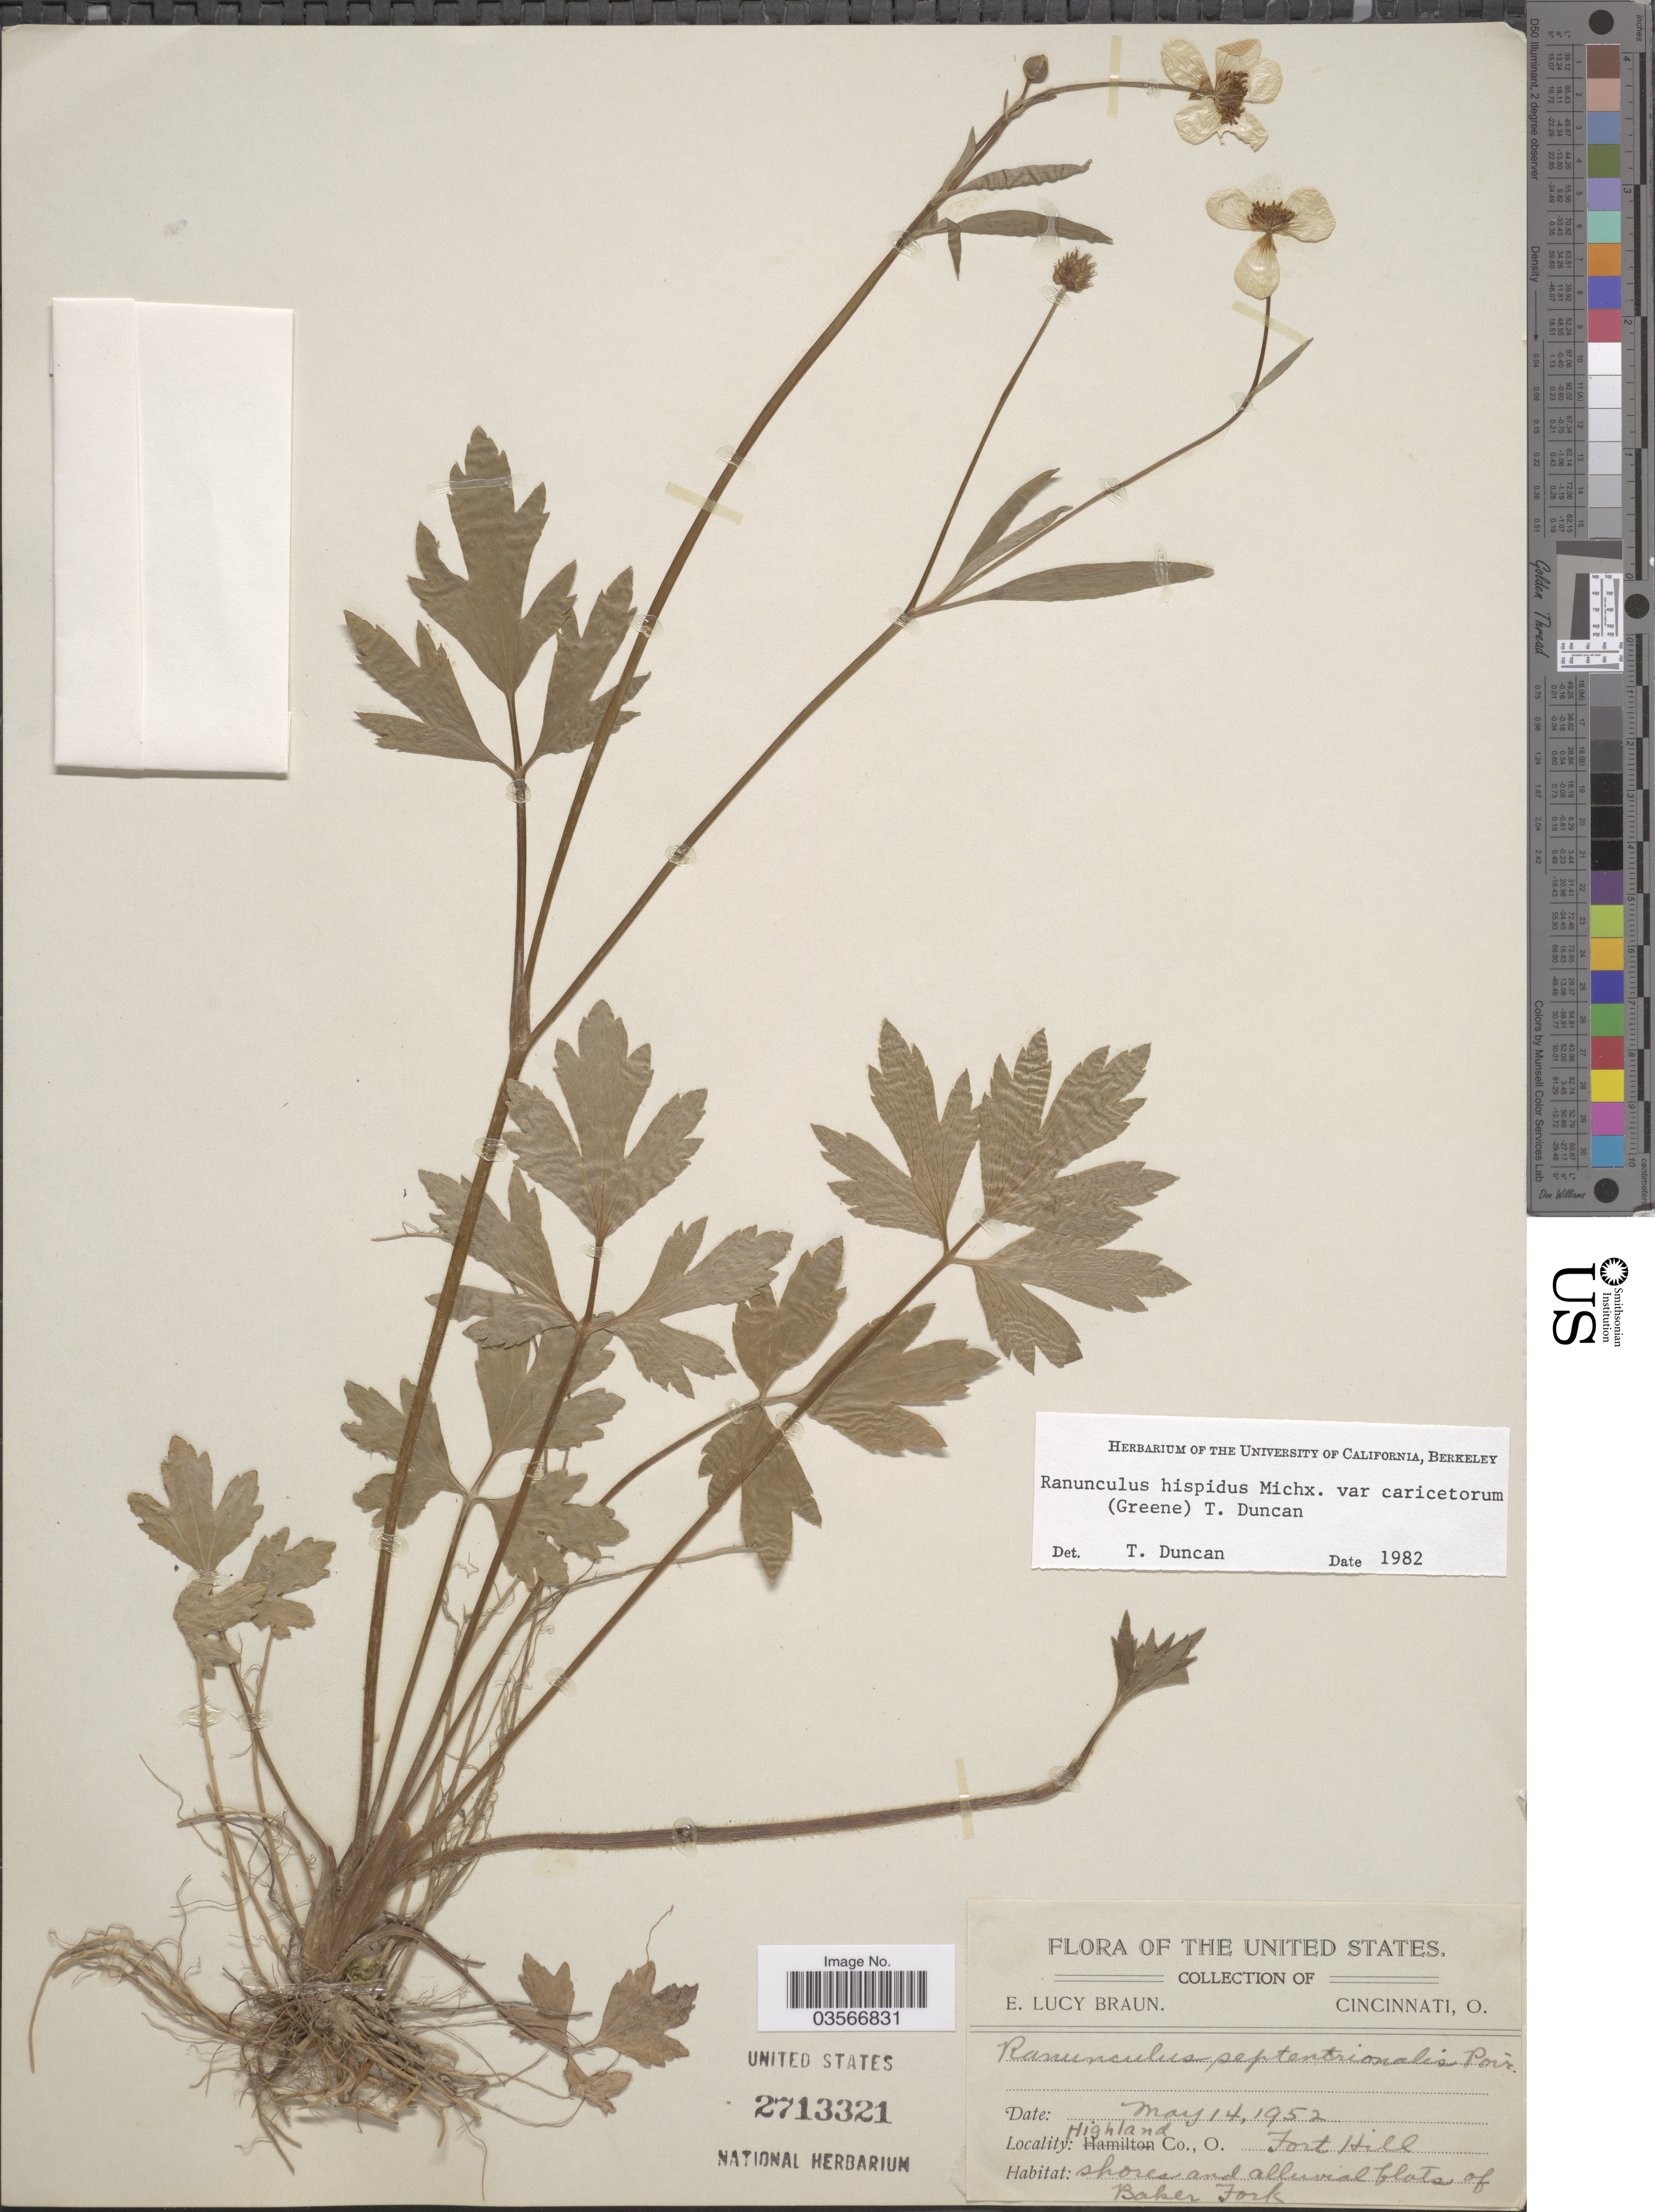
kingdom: Plantae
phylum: Tracheophyta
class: Magnoliopsida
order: Ranunculales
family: Ranunculaceae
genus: Ranunculus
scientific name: Ranunculus hispidus var. caricetorum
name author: Michx.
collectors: E. L. Braun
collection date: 1952-05-14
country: United States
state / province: Ohio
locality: Highland Co., Fort Hill. Shores and alluvial flats of Baker Fork.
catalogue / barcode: US 2713321